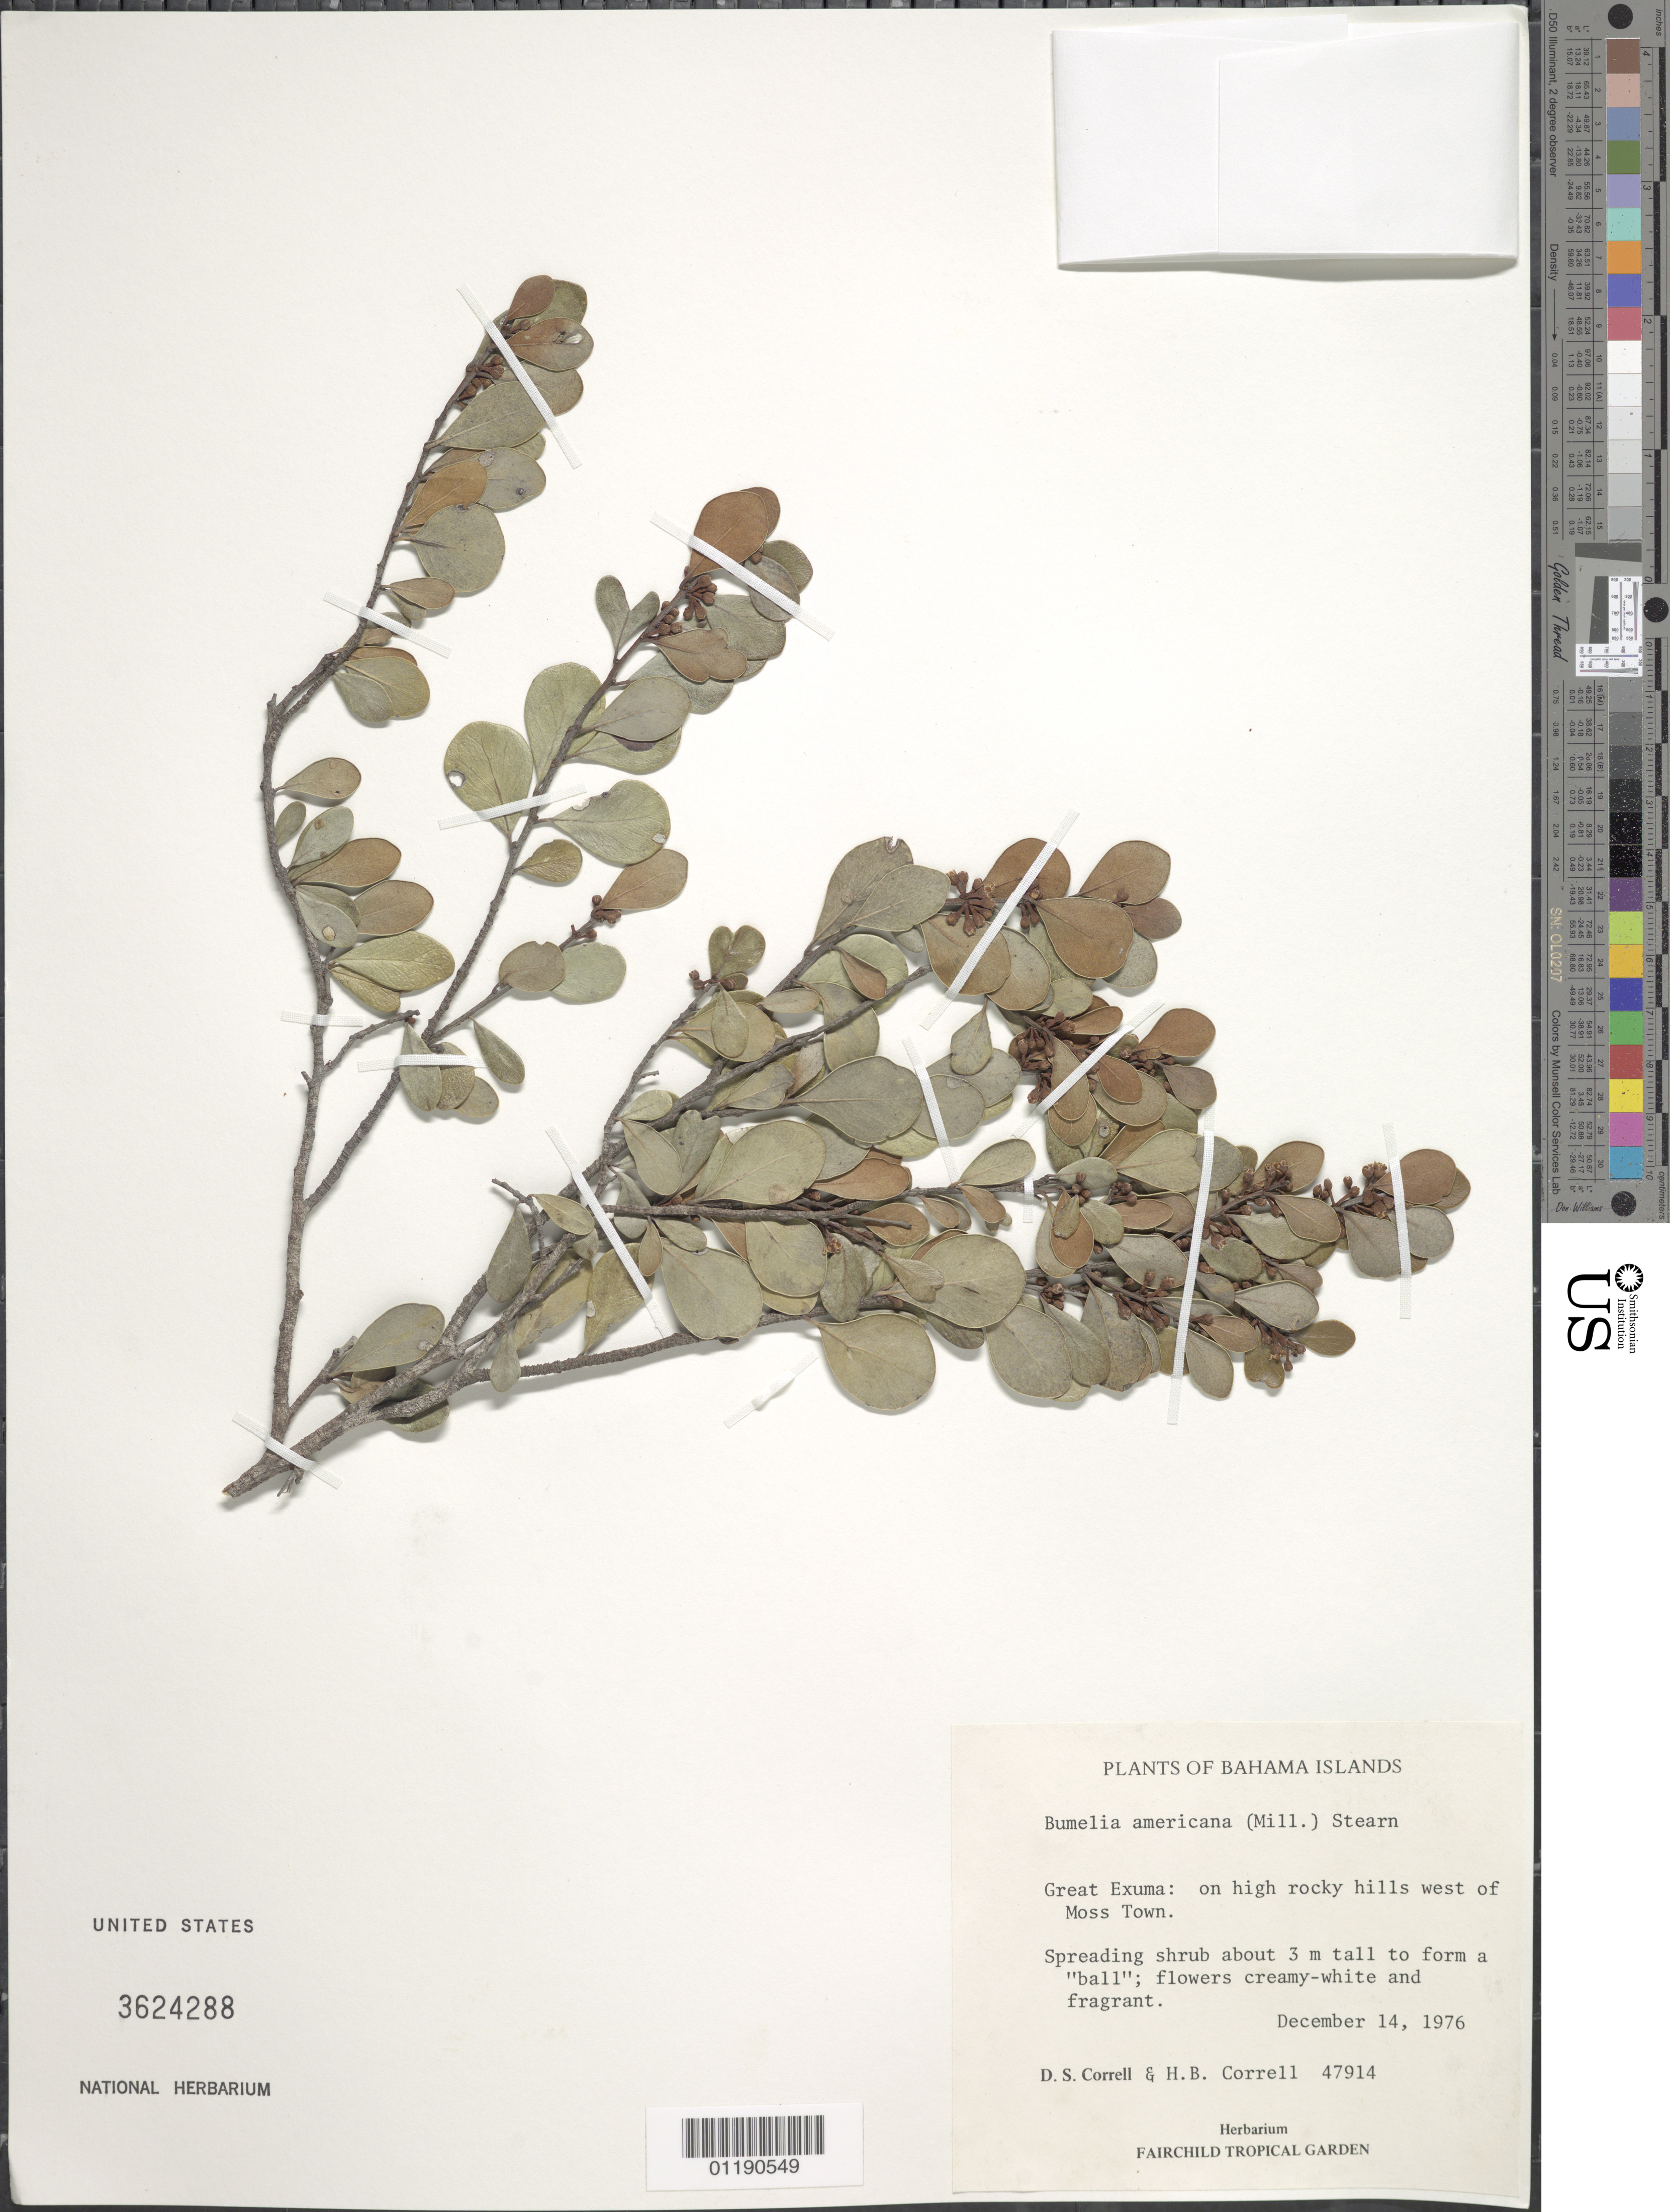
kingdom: Plantae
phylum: Tracheophyta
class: Magnoliopsida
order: Ericales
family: Sapotaceae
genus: Bumelia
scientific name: Bumelia americana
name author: (Mill.) Stearn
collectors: D. S. Correll & H. Correll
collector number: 47914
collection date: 1976-12-14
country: Bahamas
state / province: Great Exuma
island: Great Exuma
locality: W of Moss Town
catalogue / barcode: US 3624288